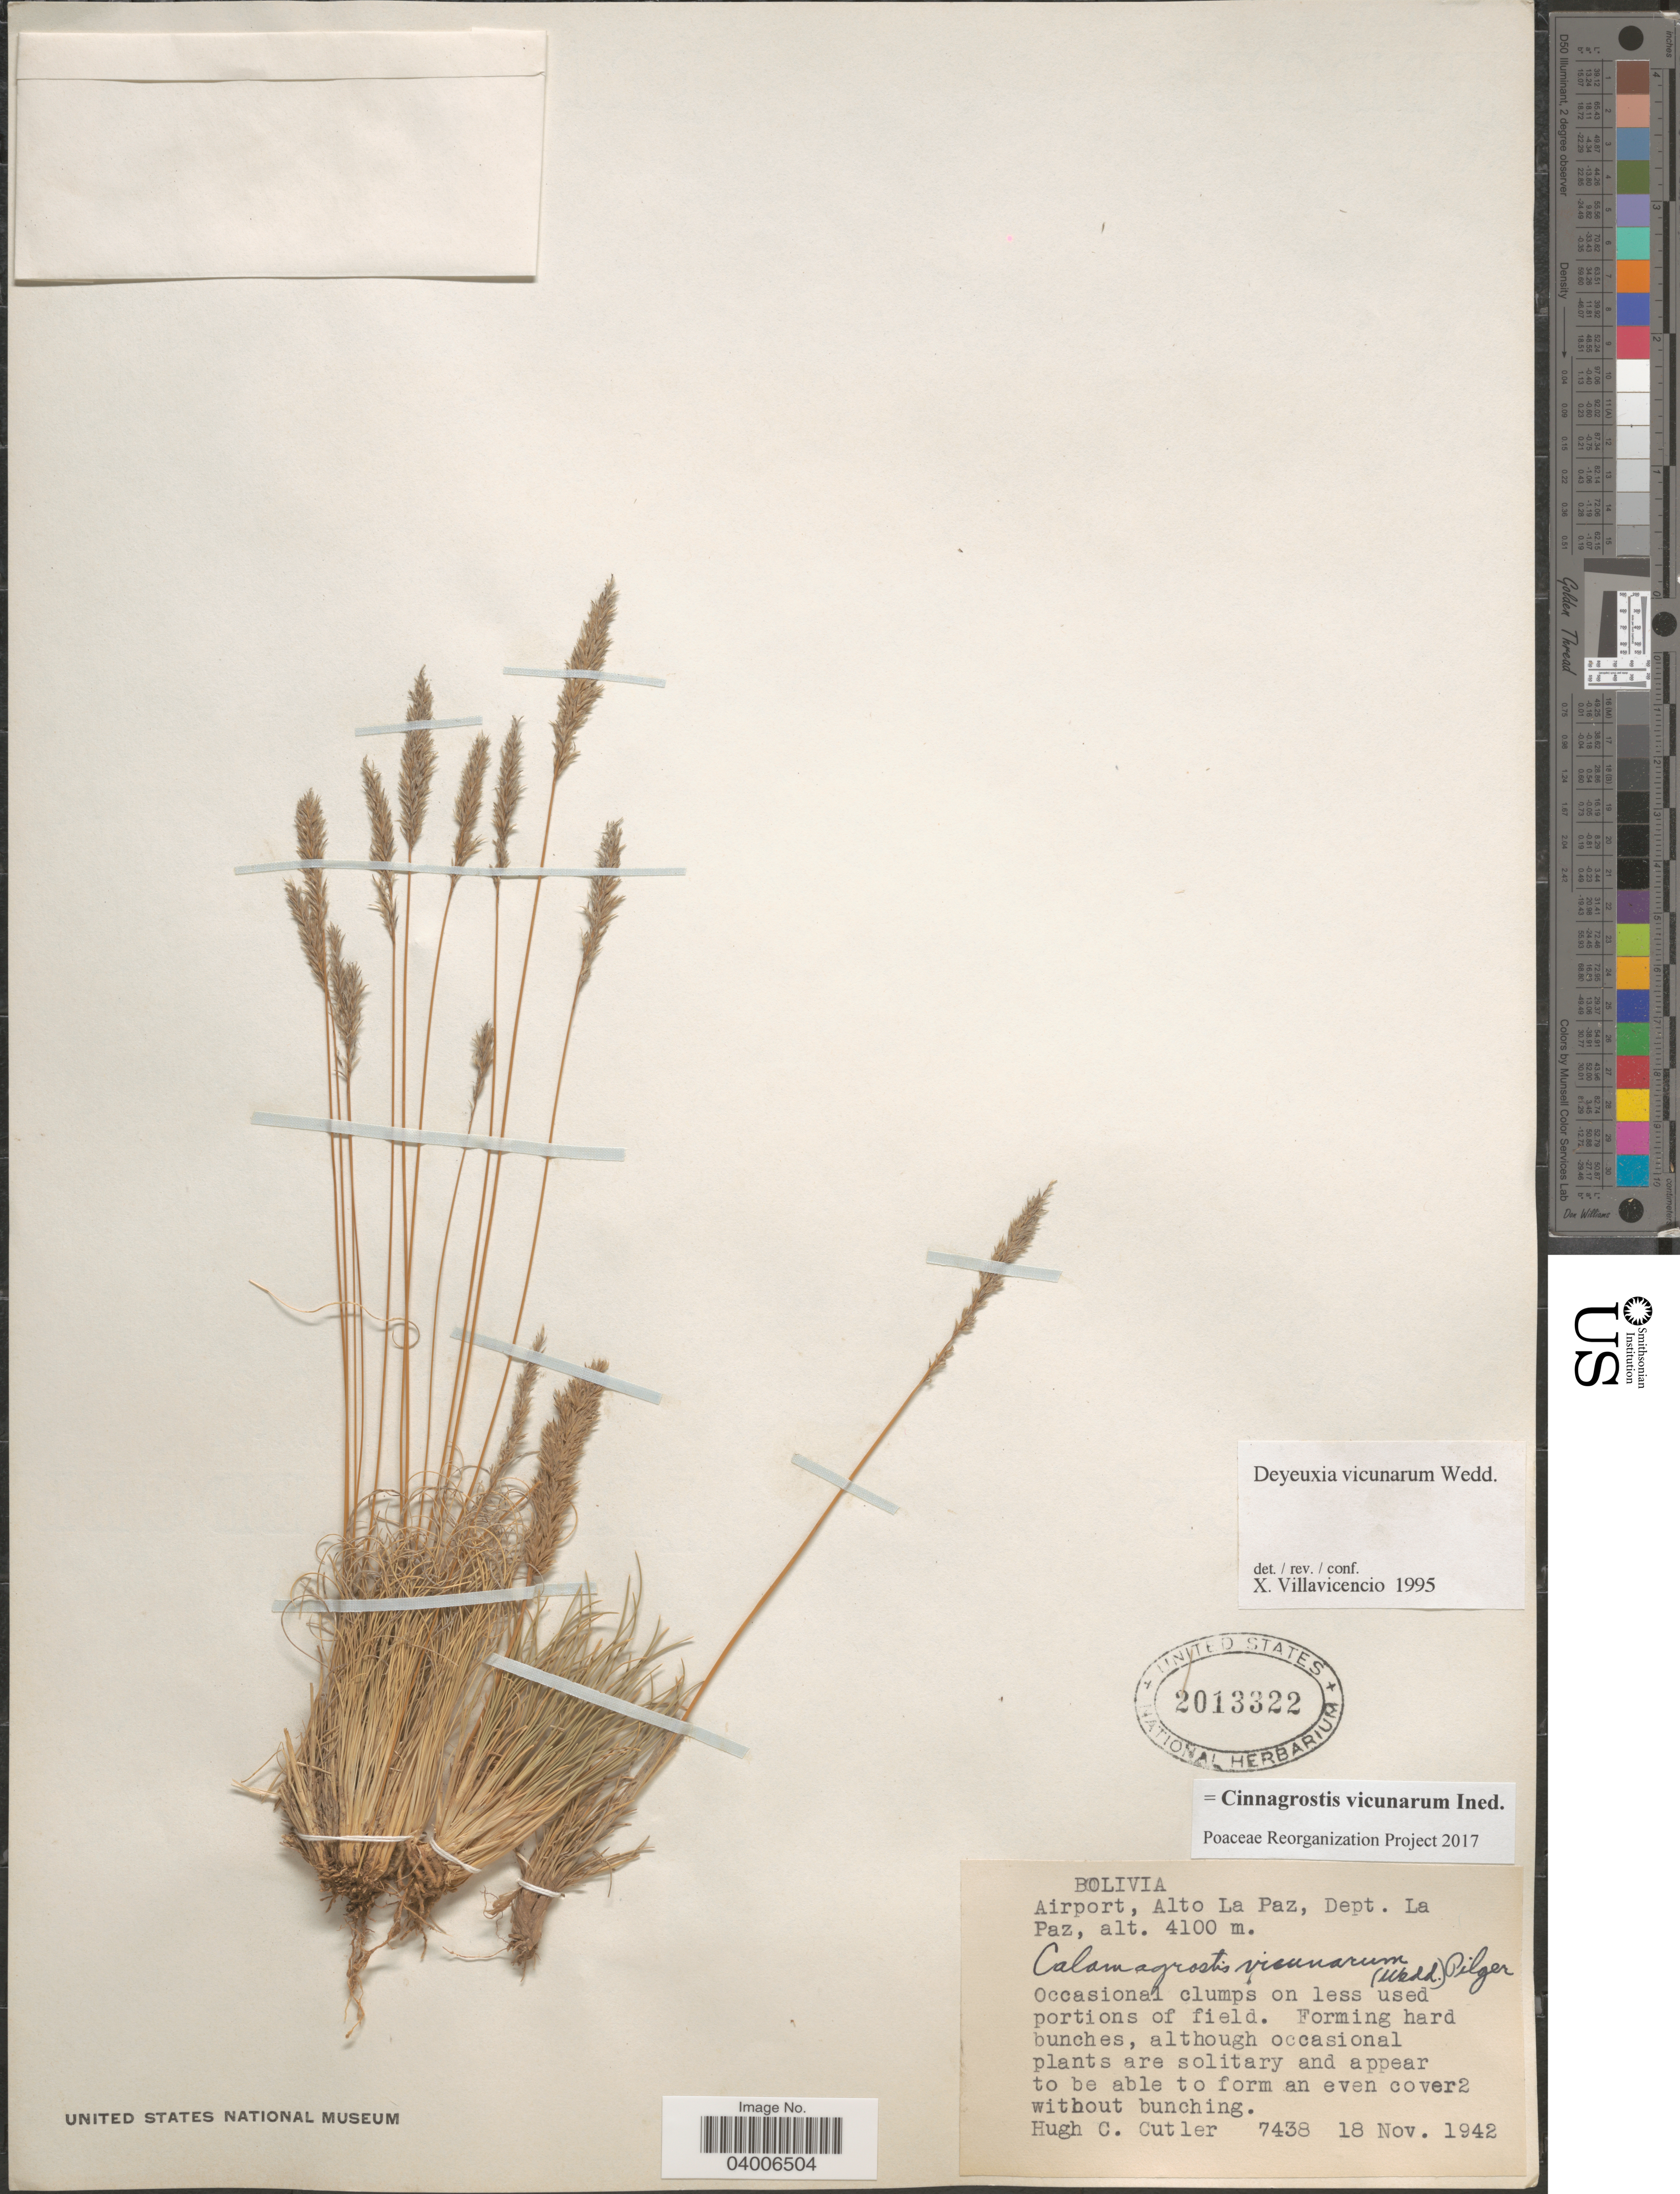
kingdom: Plantae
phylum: Tracheophyta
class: Liliopsida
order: Poales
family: Poaceae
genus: Cinnagrostis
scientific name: Cinnagrostis vicunarum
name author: (Wedd.) P.M. Peterson et al.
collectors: H. C. Cutler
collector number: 7438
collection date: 1942-11-18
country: Bolivia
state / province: La Paz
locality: Airport, Alto La Paz, Dept. La Paz.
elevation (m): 4100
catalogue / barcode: US 2013322